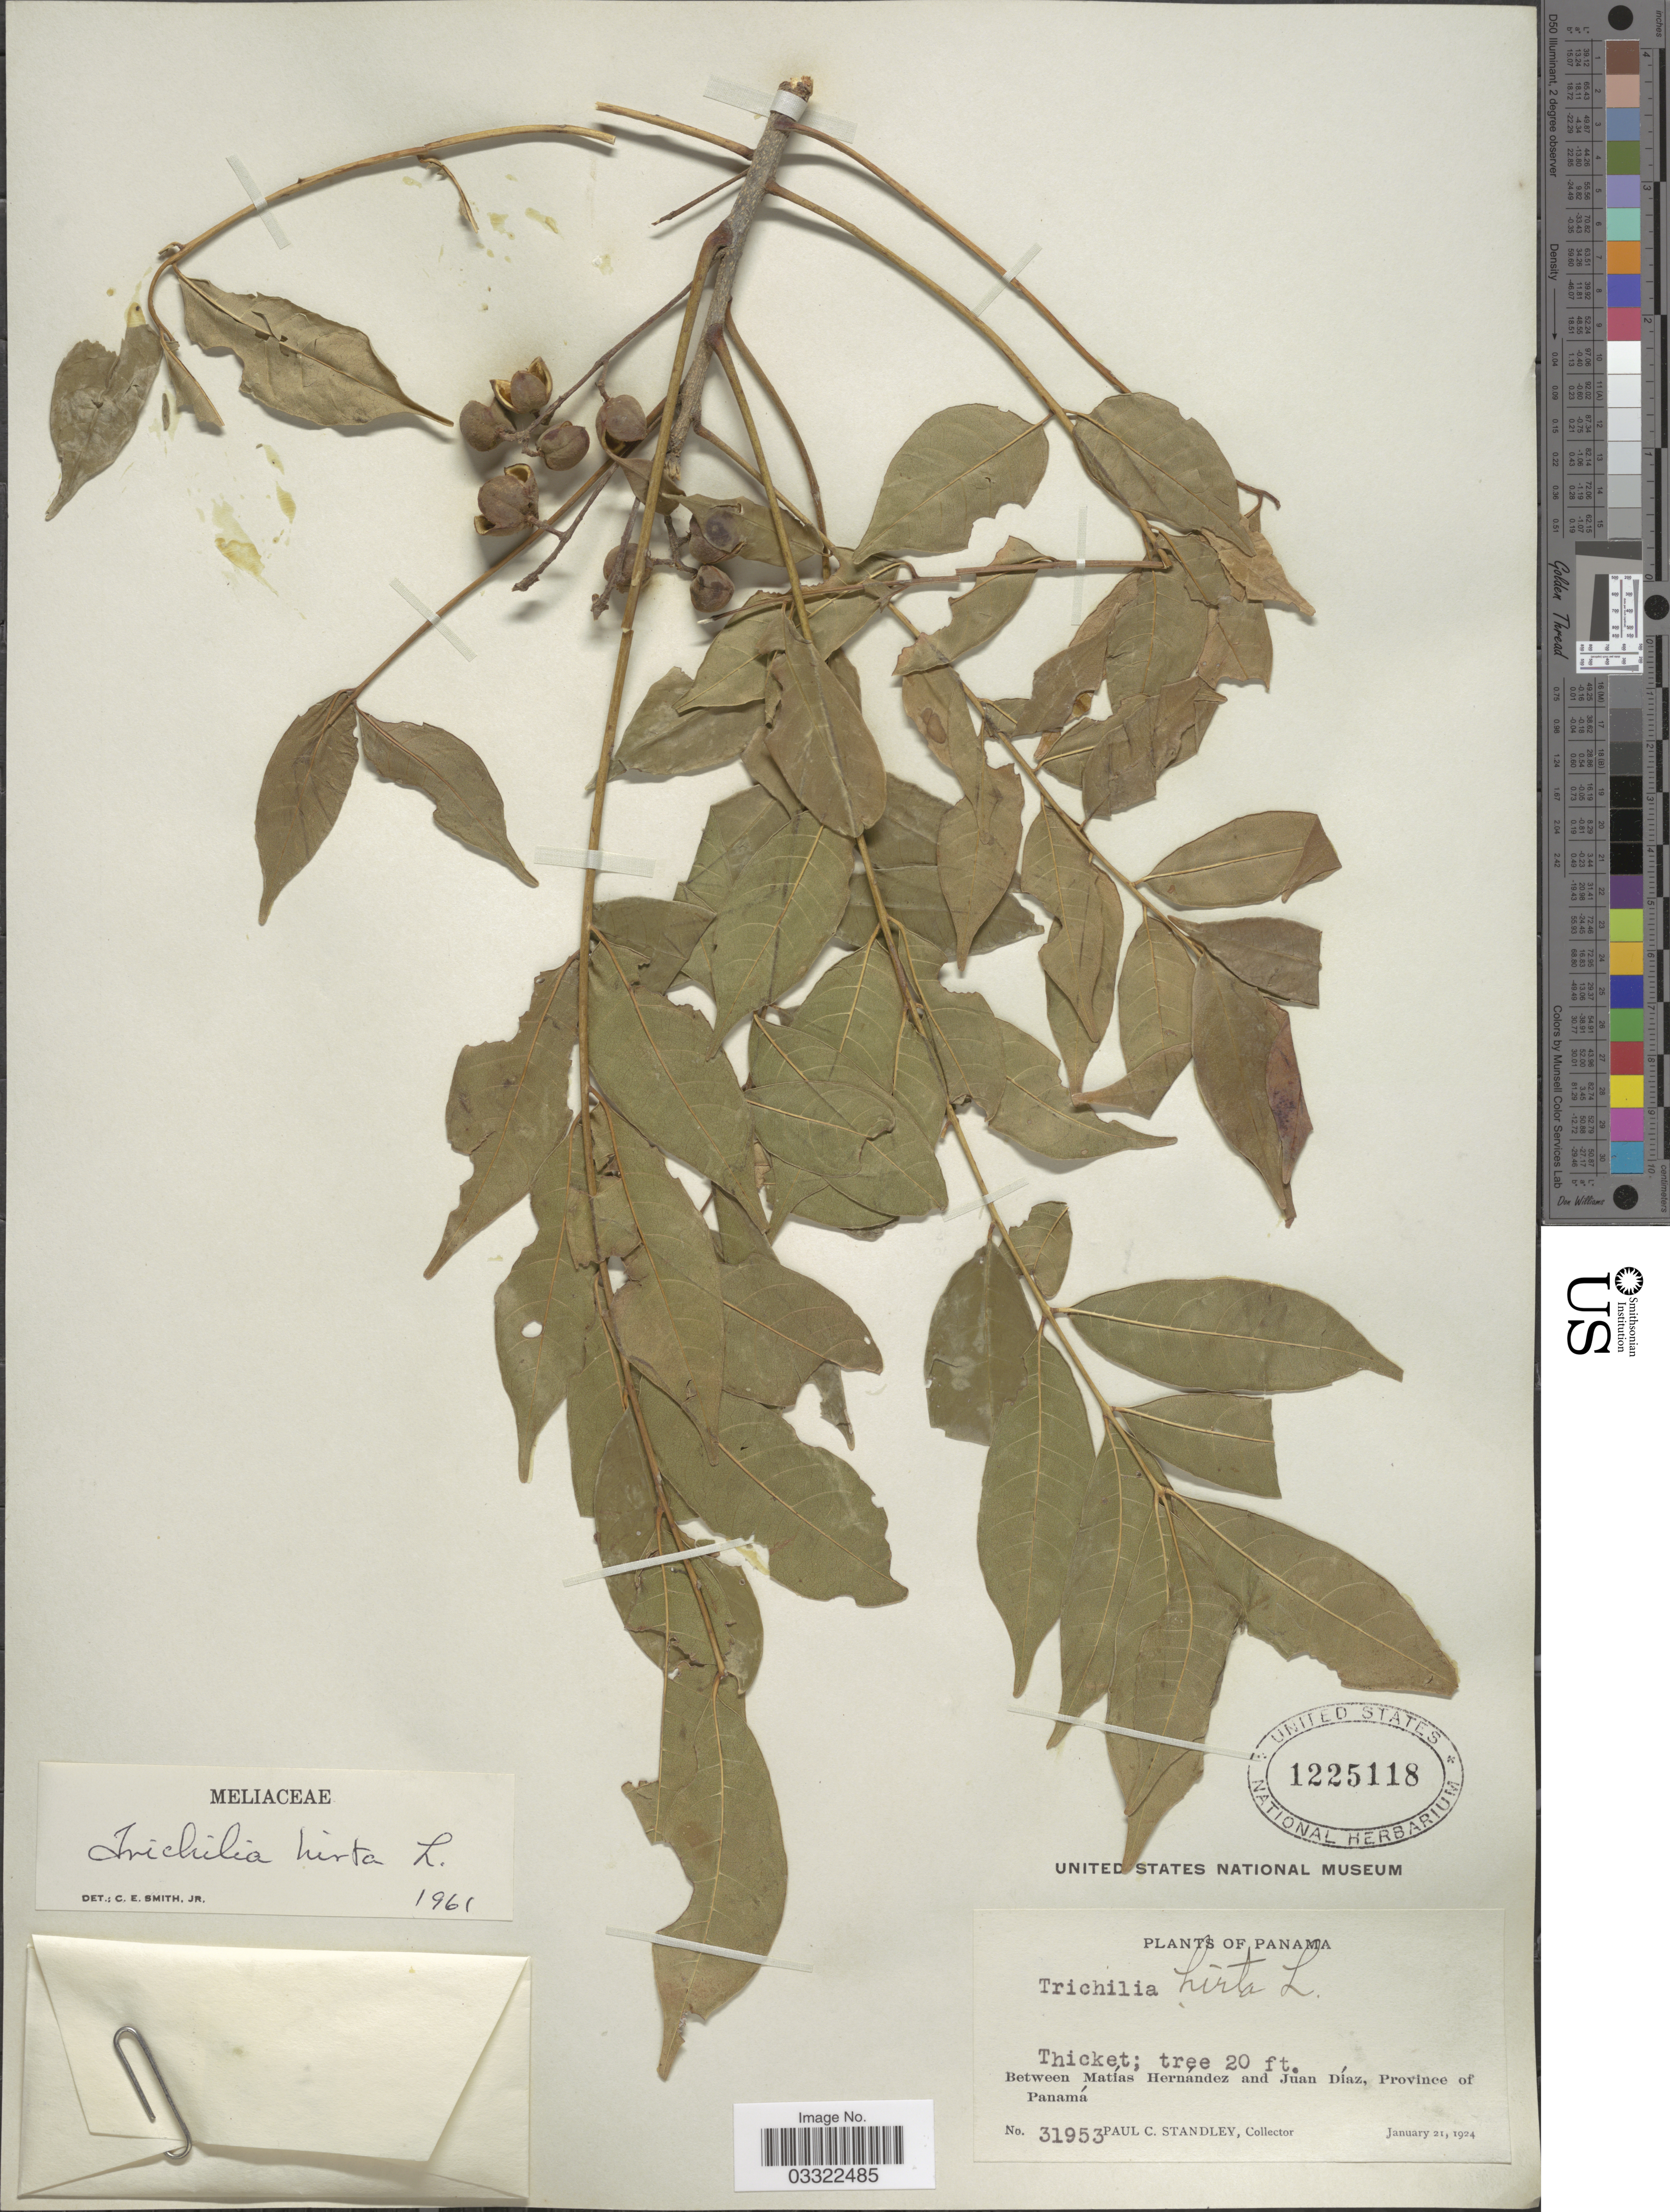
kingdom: Plantae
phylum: Tracheophyta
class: Magnoliopsida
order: Sapindales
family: Meliaceae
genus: Trichilia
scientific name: Trichilia hirta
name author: L.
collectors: P. C. Standley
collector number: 31953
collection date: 1924-01-21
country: Panama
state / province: Panamá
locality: Between Matías Hernandez and Juan Díaz.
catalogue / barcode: US 1225118